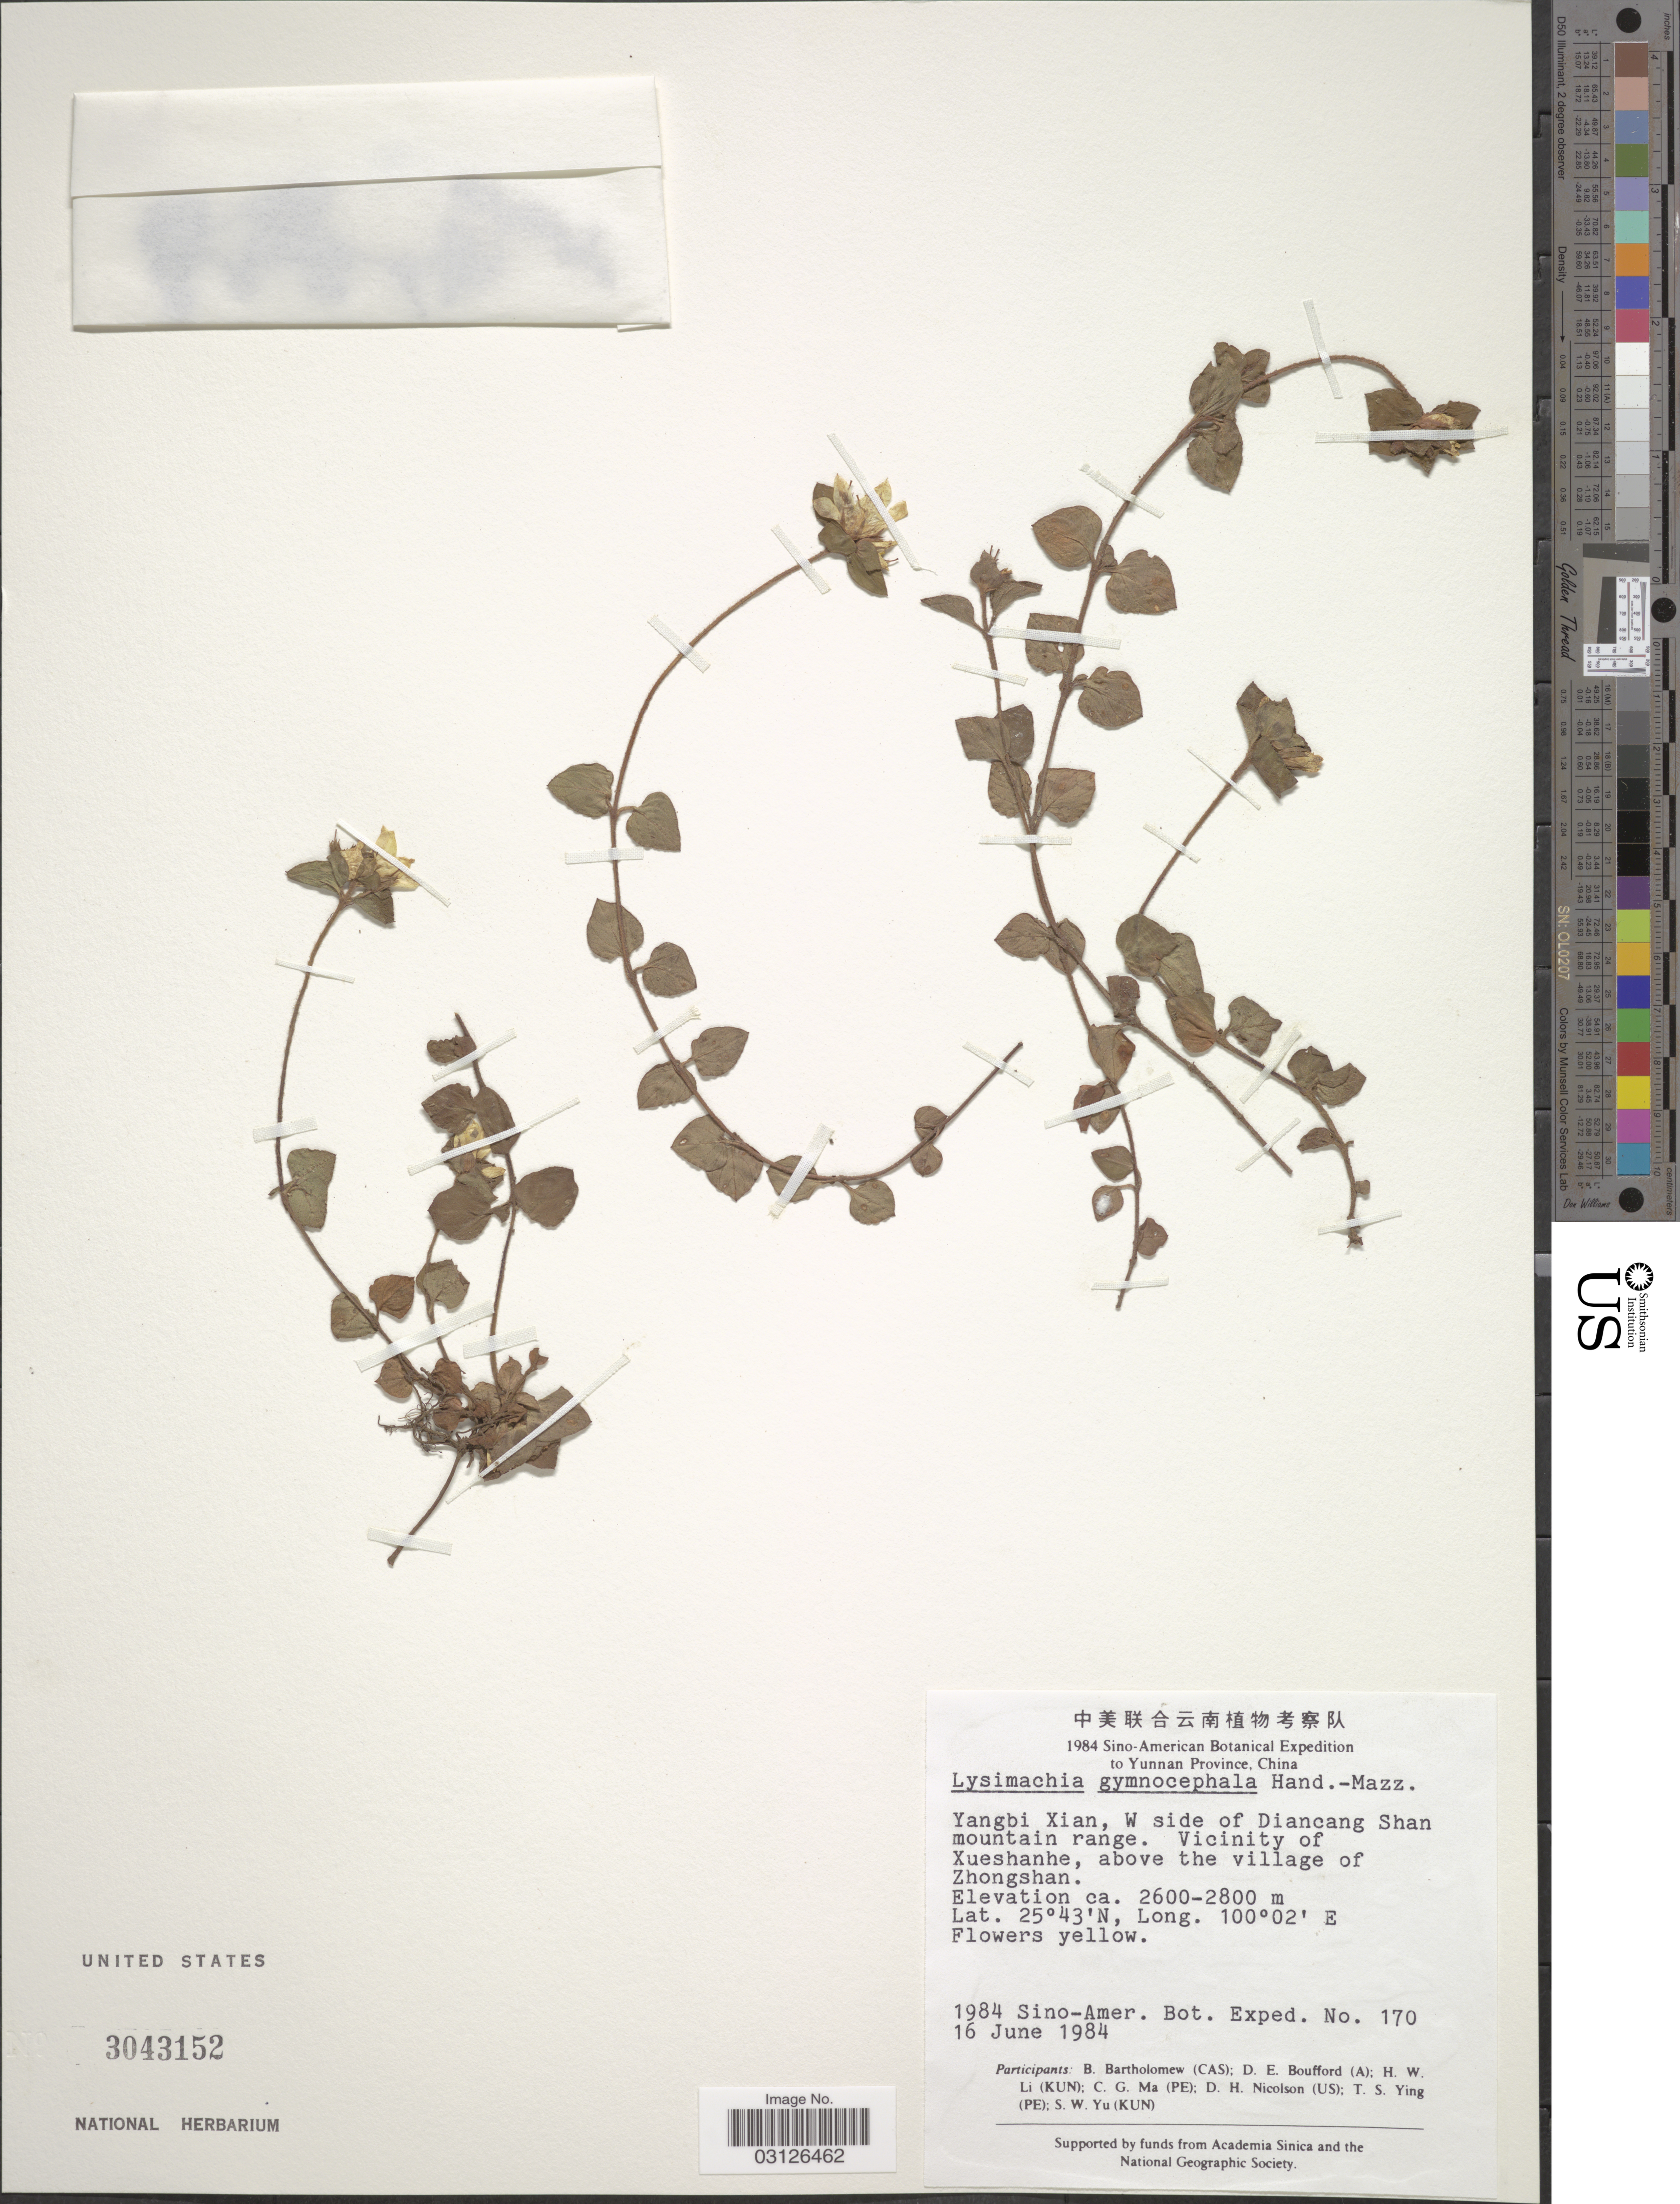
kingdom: Plantae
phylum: Tracheophyta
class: Magnoliopsida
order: Ericales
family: Primulaceae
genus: Lysimachia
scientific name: Lysimachia gymnocephala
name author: Hand.-Mazz.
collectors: Sino-Amer. Bot. Exped. 1984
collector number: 170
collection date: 1984-06-16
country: China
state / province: Yunnan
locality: Yangbi Xian, W side of Diancang Shan mountain range. Vicinity of Xueshanhe, above the village of Zhongshan.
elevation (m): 2600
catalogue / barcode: US 3043152